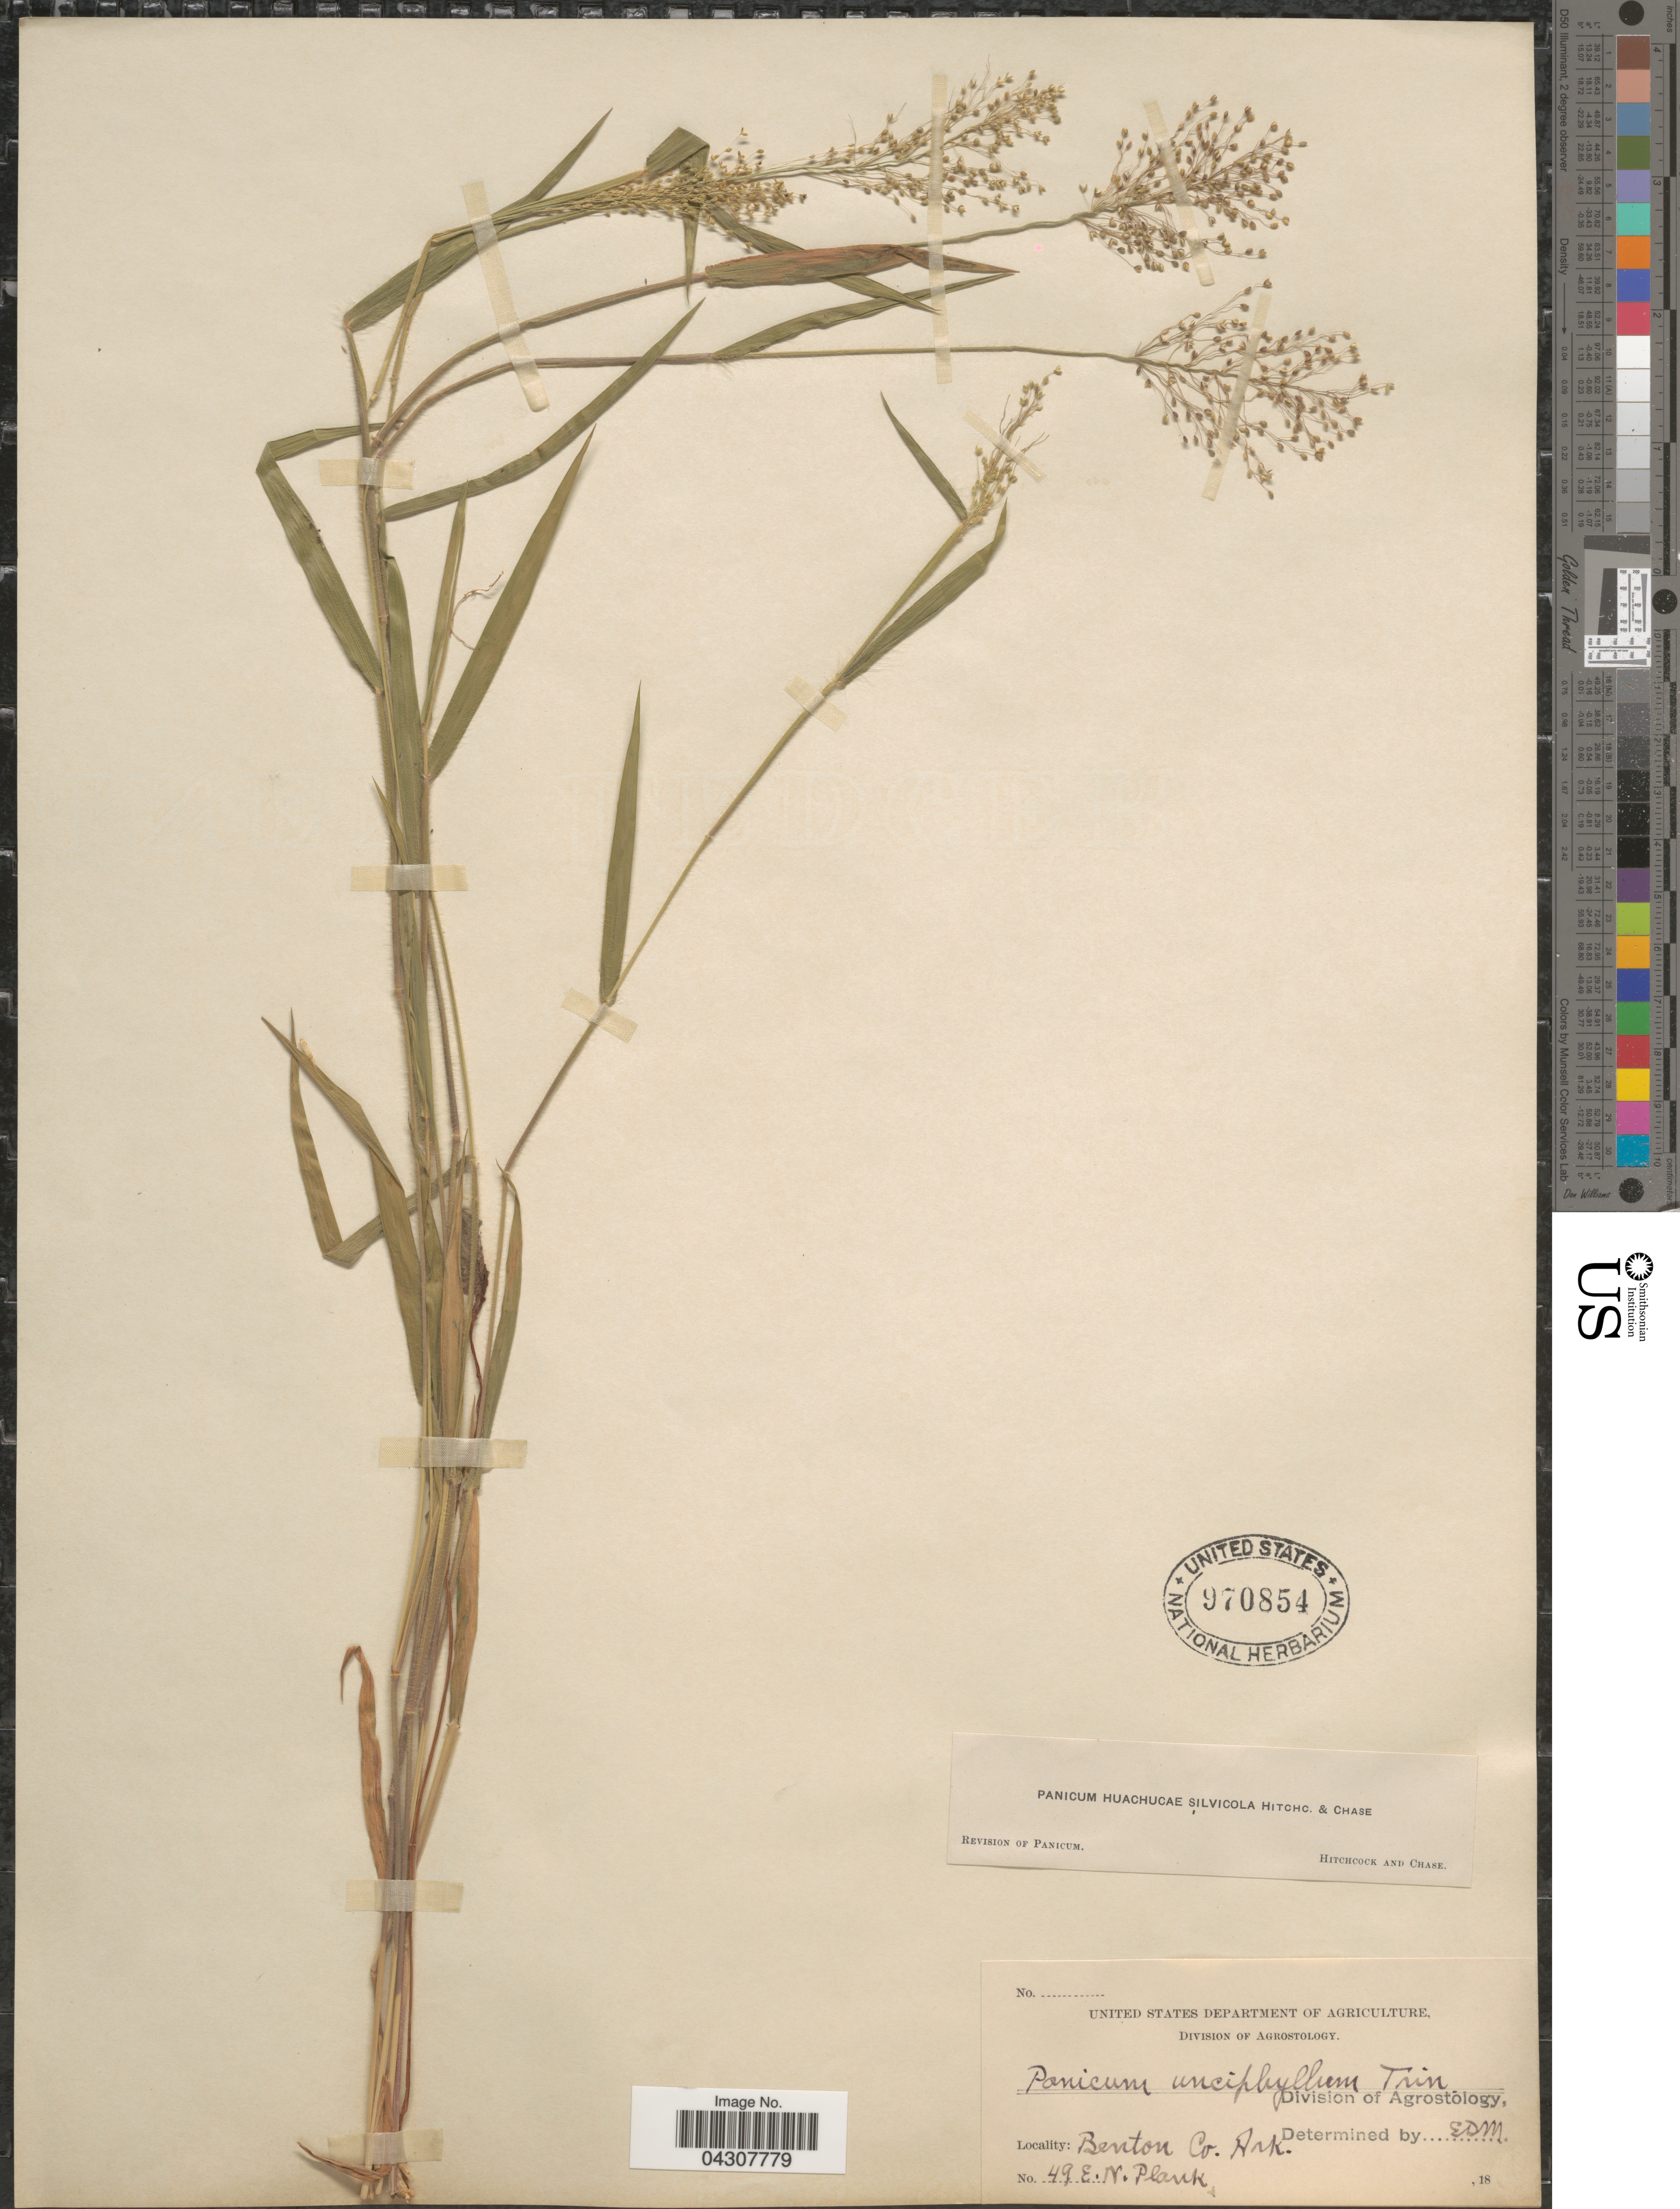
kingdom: Plantae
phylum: Tracheophyta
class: Liliopsida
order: Poales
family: Poaceae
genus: Dichanthelium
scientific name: Dichanthelium acuminatum var. acuminatum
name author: (Sw.) Gould & C.A. Clark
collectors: E. Plank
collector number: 49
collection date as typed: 18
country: United States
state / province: Arkansas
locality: Benton Co.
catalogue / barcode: US 970854